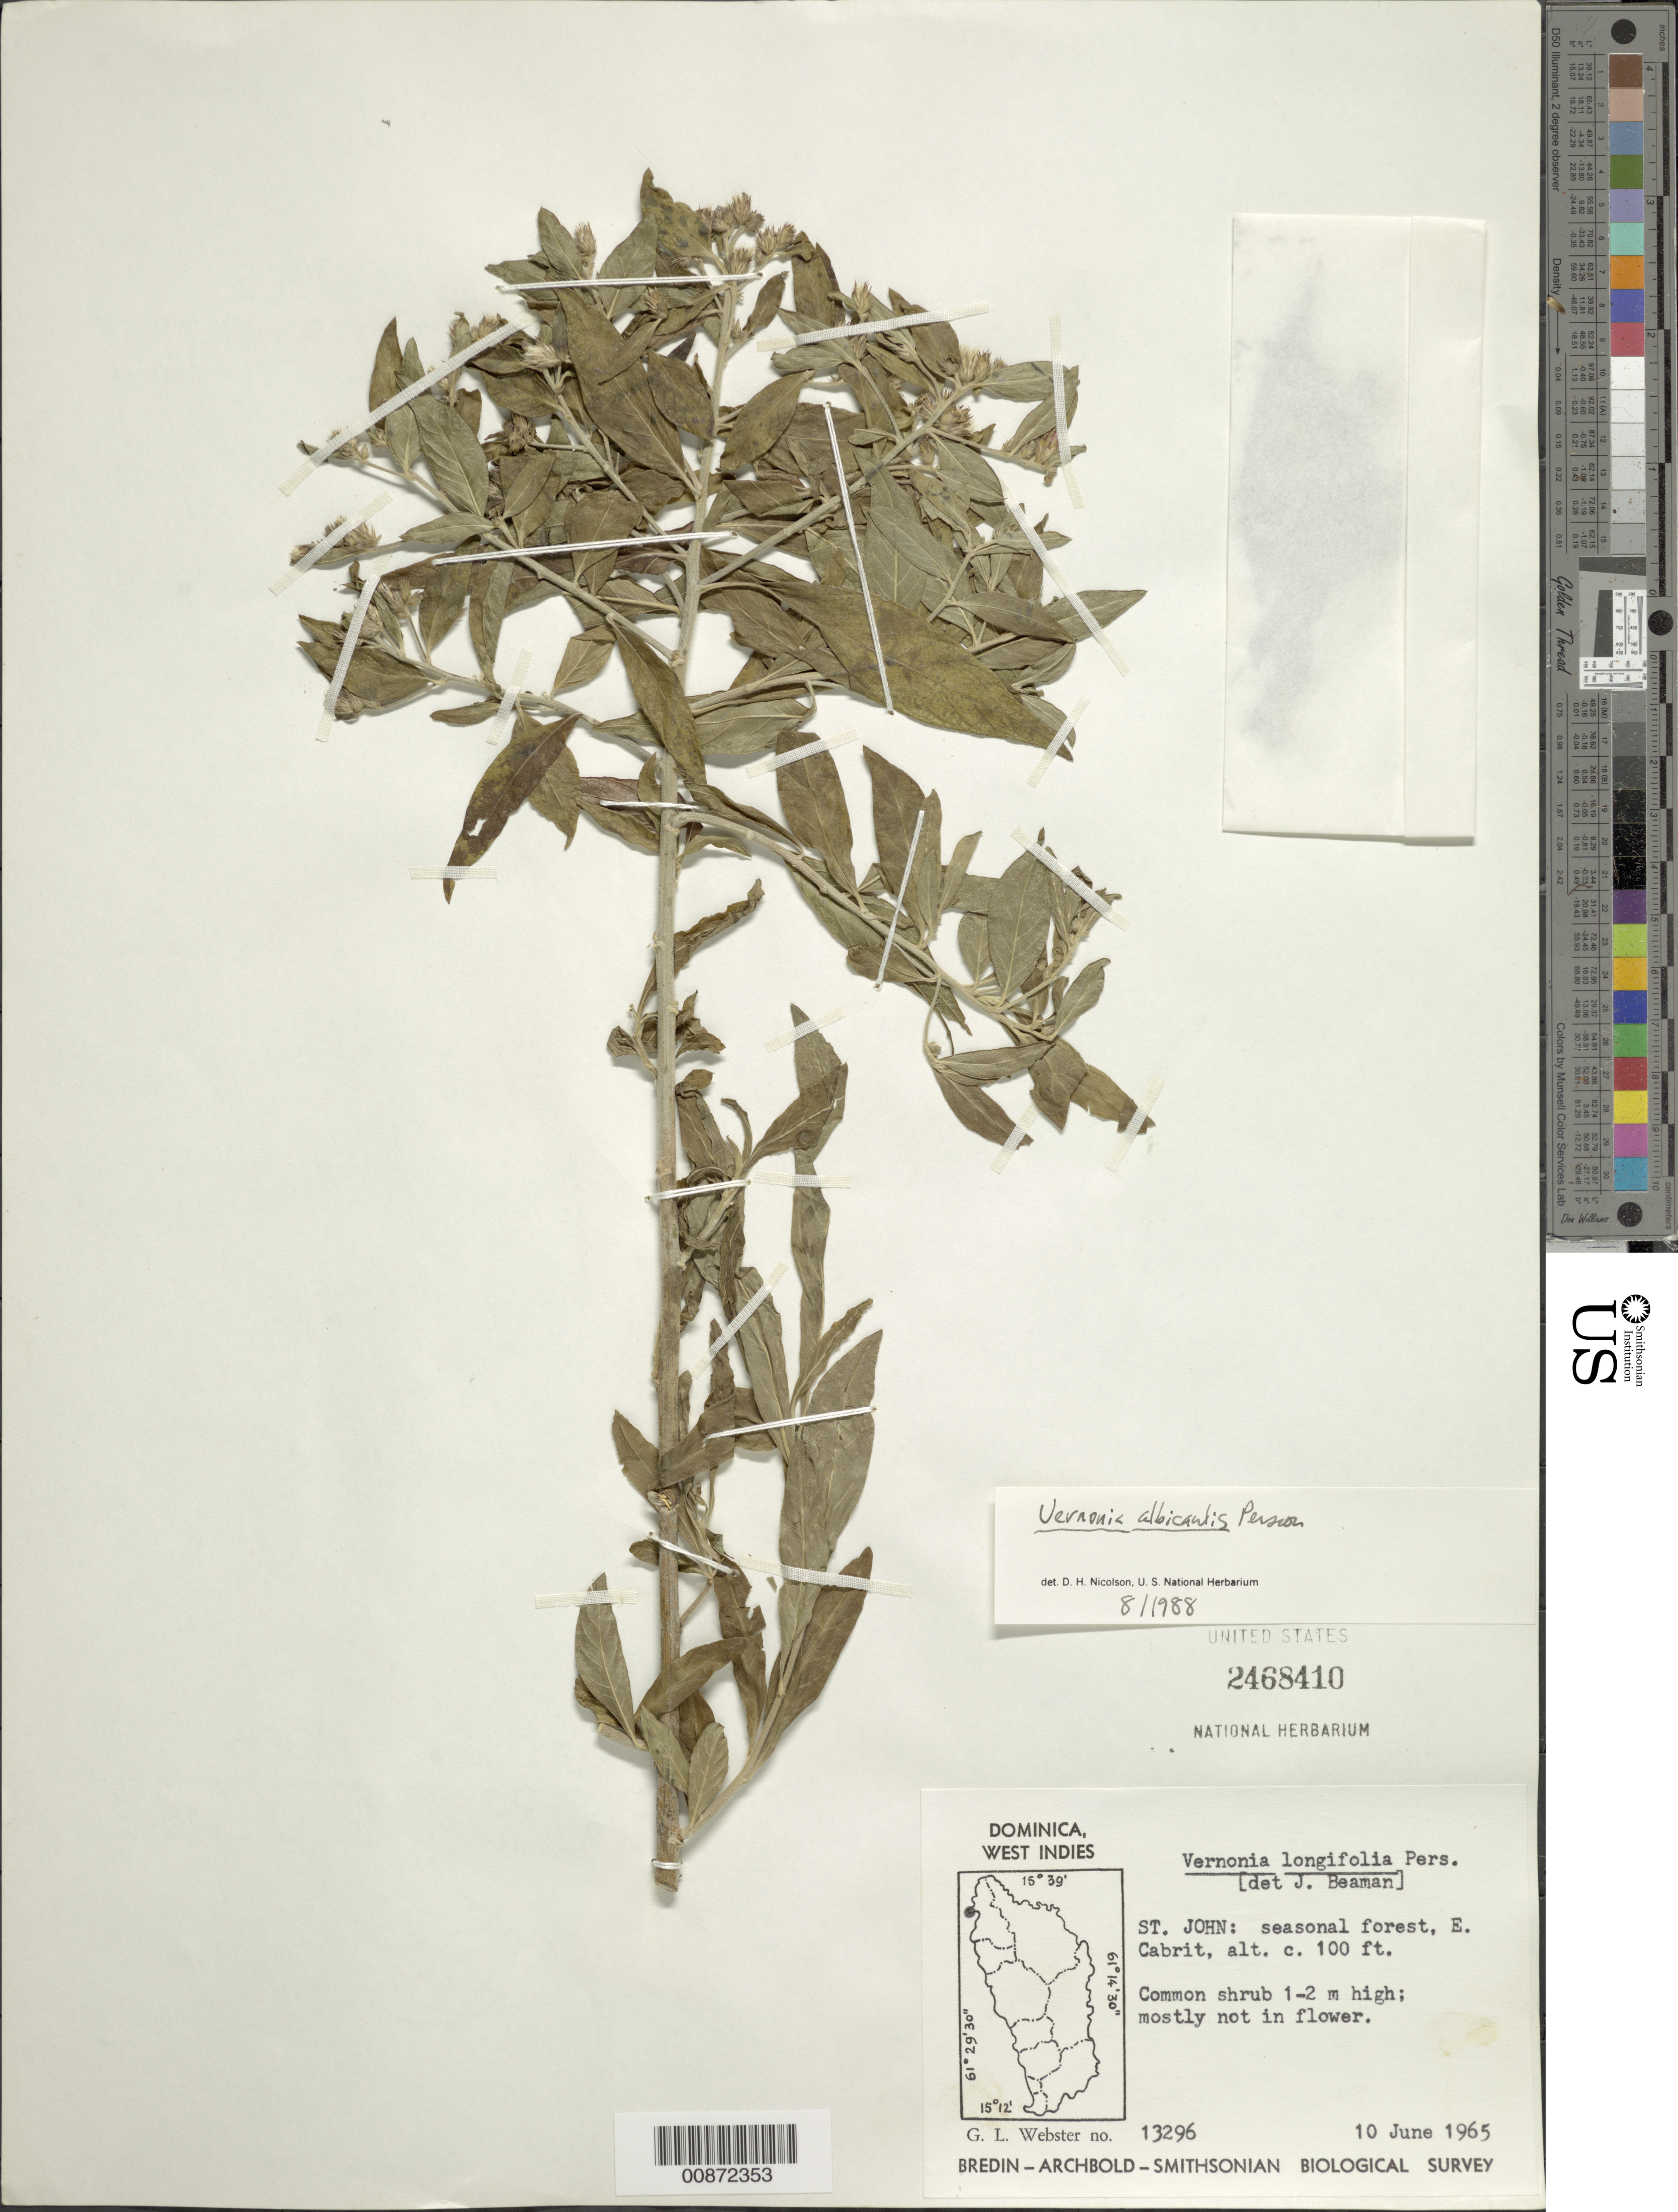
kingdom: Plantae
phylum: Tracheophyta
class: Magnoliopsida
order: Asterales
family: Asteraceae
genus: Lepidaploa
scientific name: Lepidaploa glabra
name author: (Willd.) H. Rob.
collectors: G. L. Webster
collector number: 13296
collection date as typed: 10 Jun 1965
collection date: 1965-06-10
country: Dominica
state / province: St. John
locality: E. Cabrit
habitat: Seasonal forest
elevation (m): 30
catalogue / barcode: US 2468410